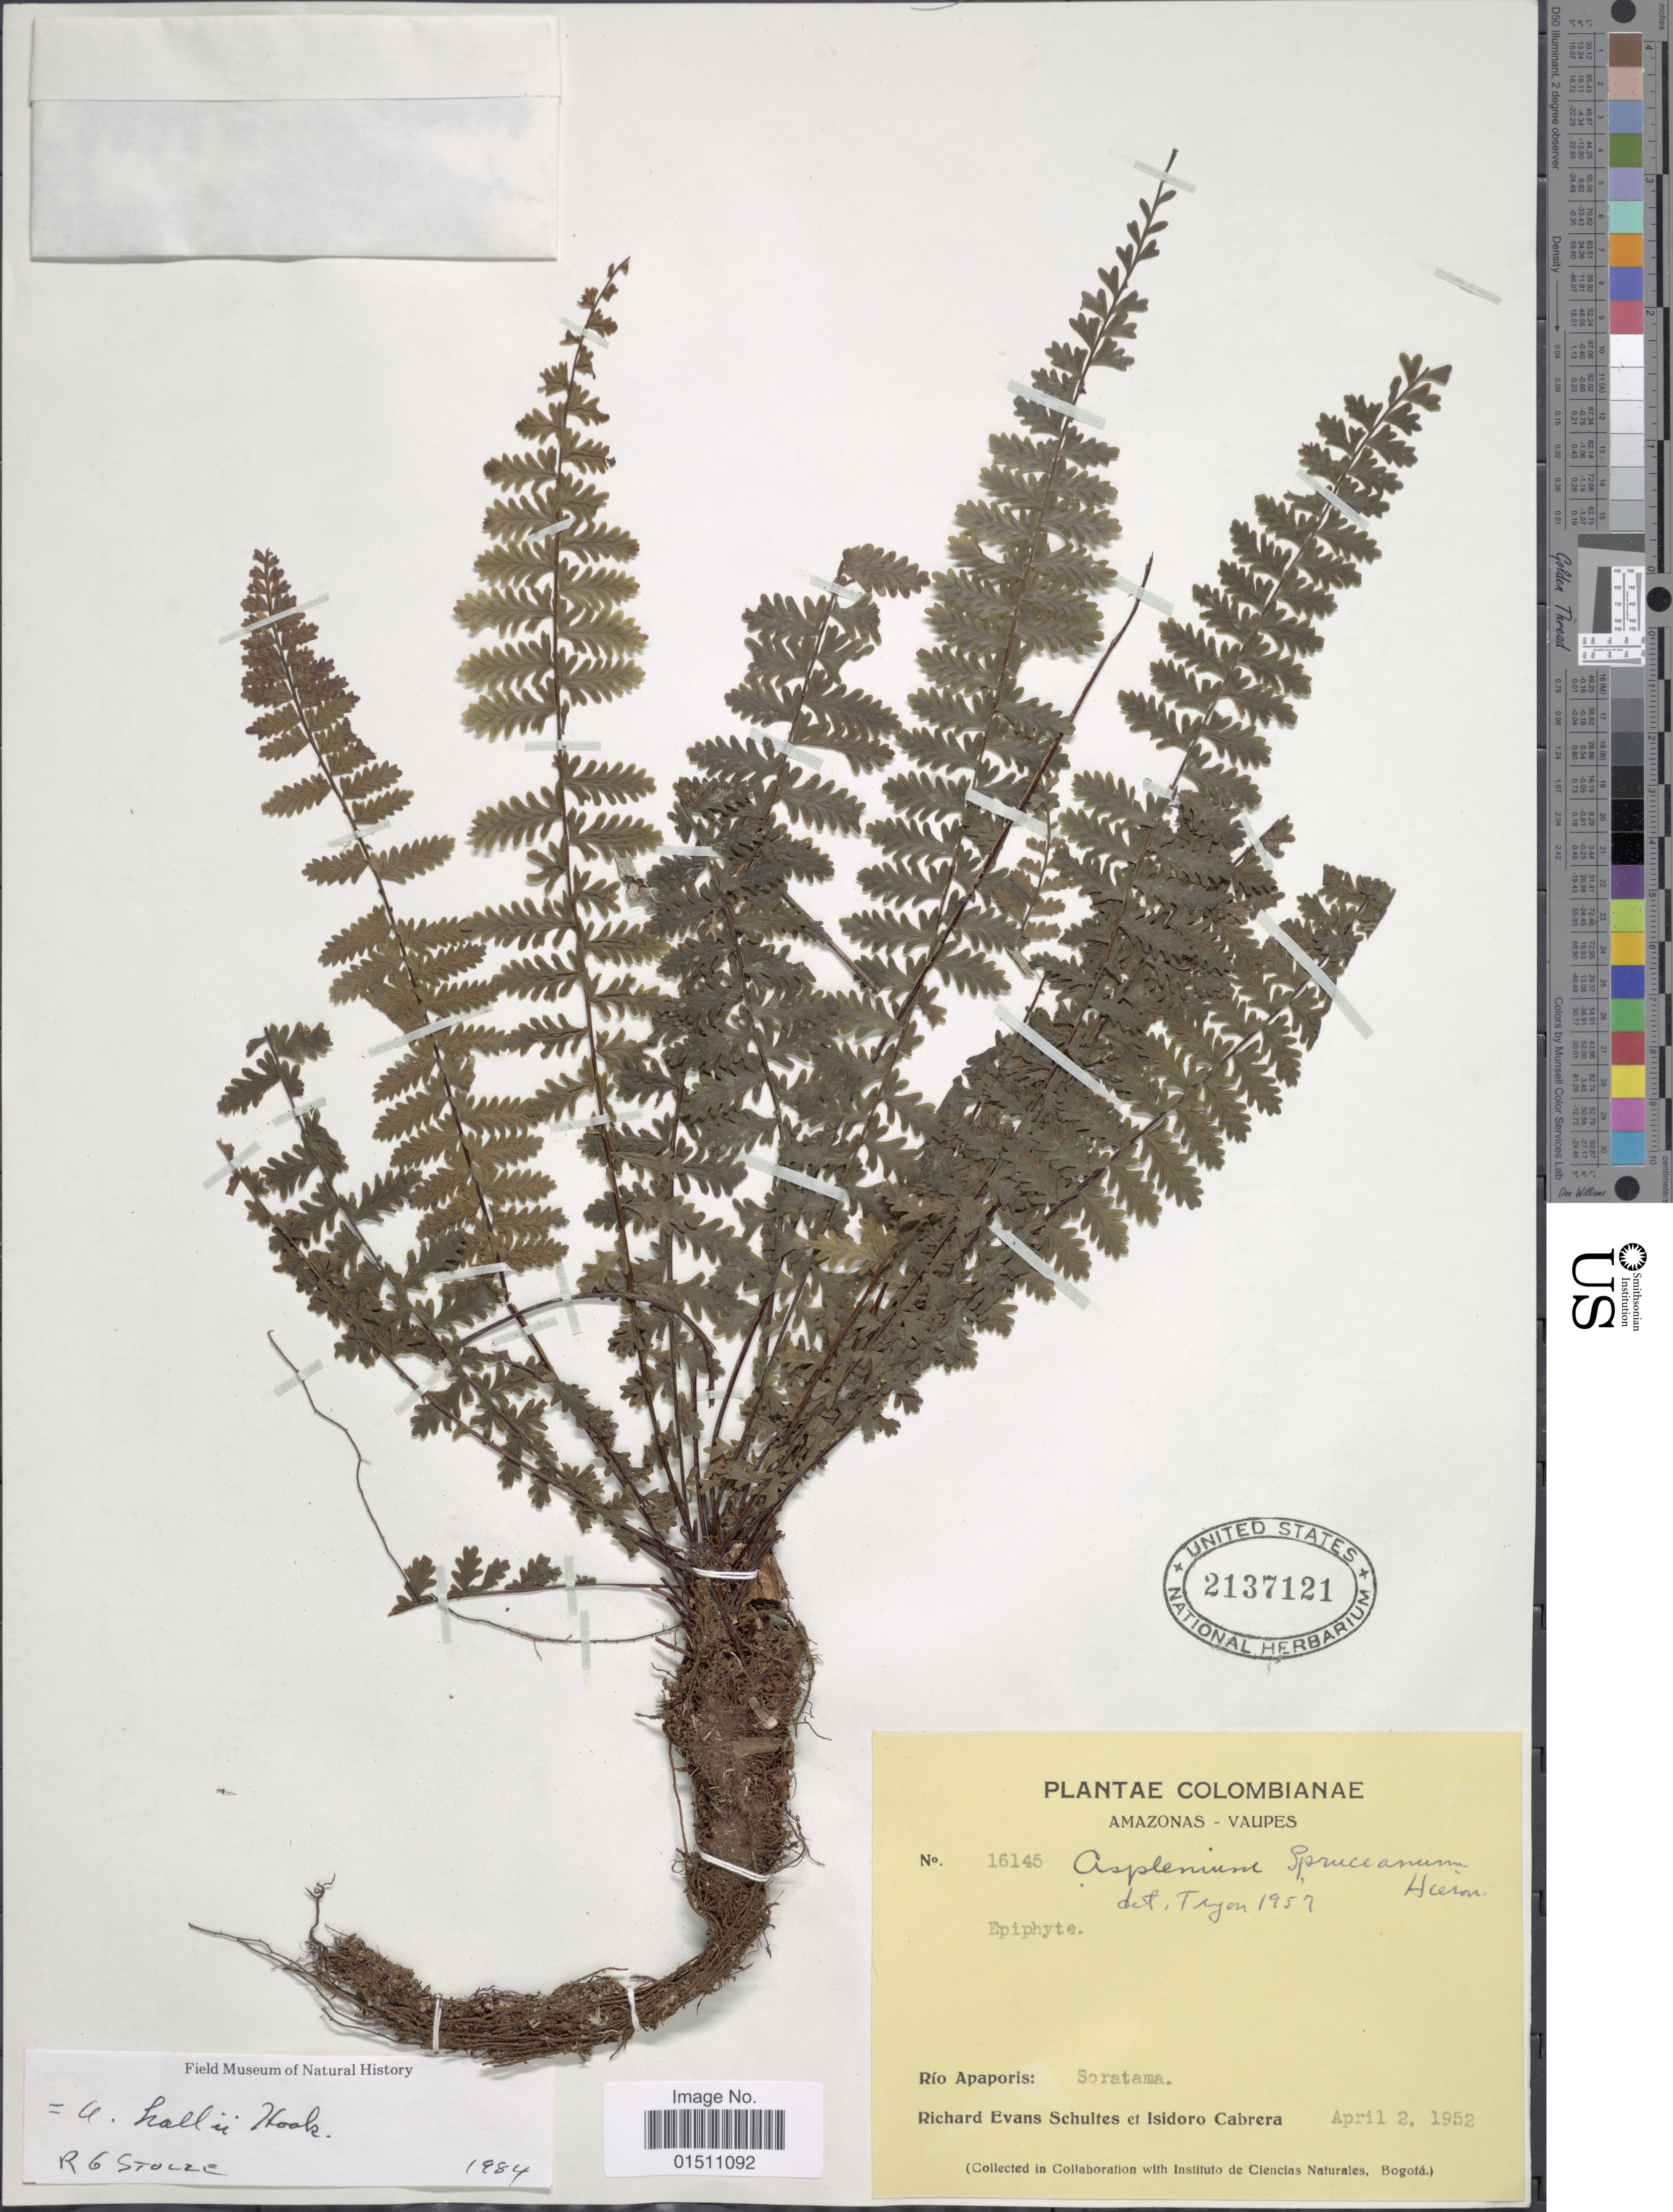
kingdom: Plantae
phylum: Tracheophyta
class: Polypodiopsida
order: Polypodiales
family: Aspleniaceae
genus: Asplenium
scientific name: Asplenium hallii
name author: Hook.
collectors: R. E. Schultes & I. Cabrera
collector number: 16145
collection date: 1952-04-02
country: Colombia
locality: Colomianæ, Amazonas-Vaupes, Río Apaporis: Soratama.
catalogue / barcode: US 2137121